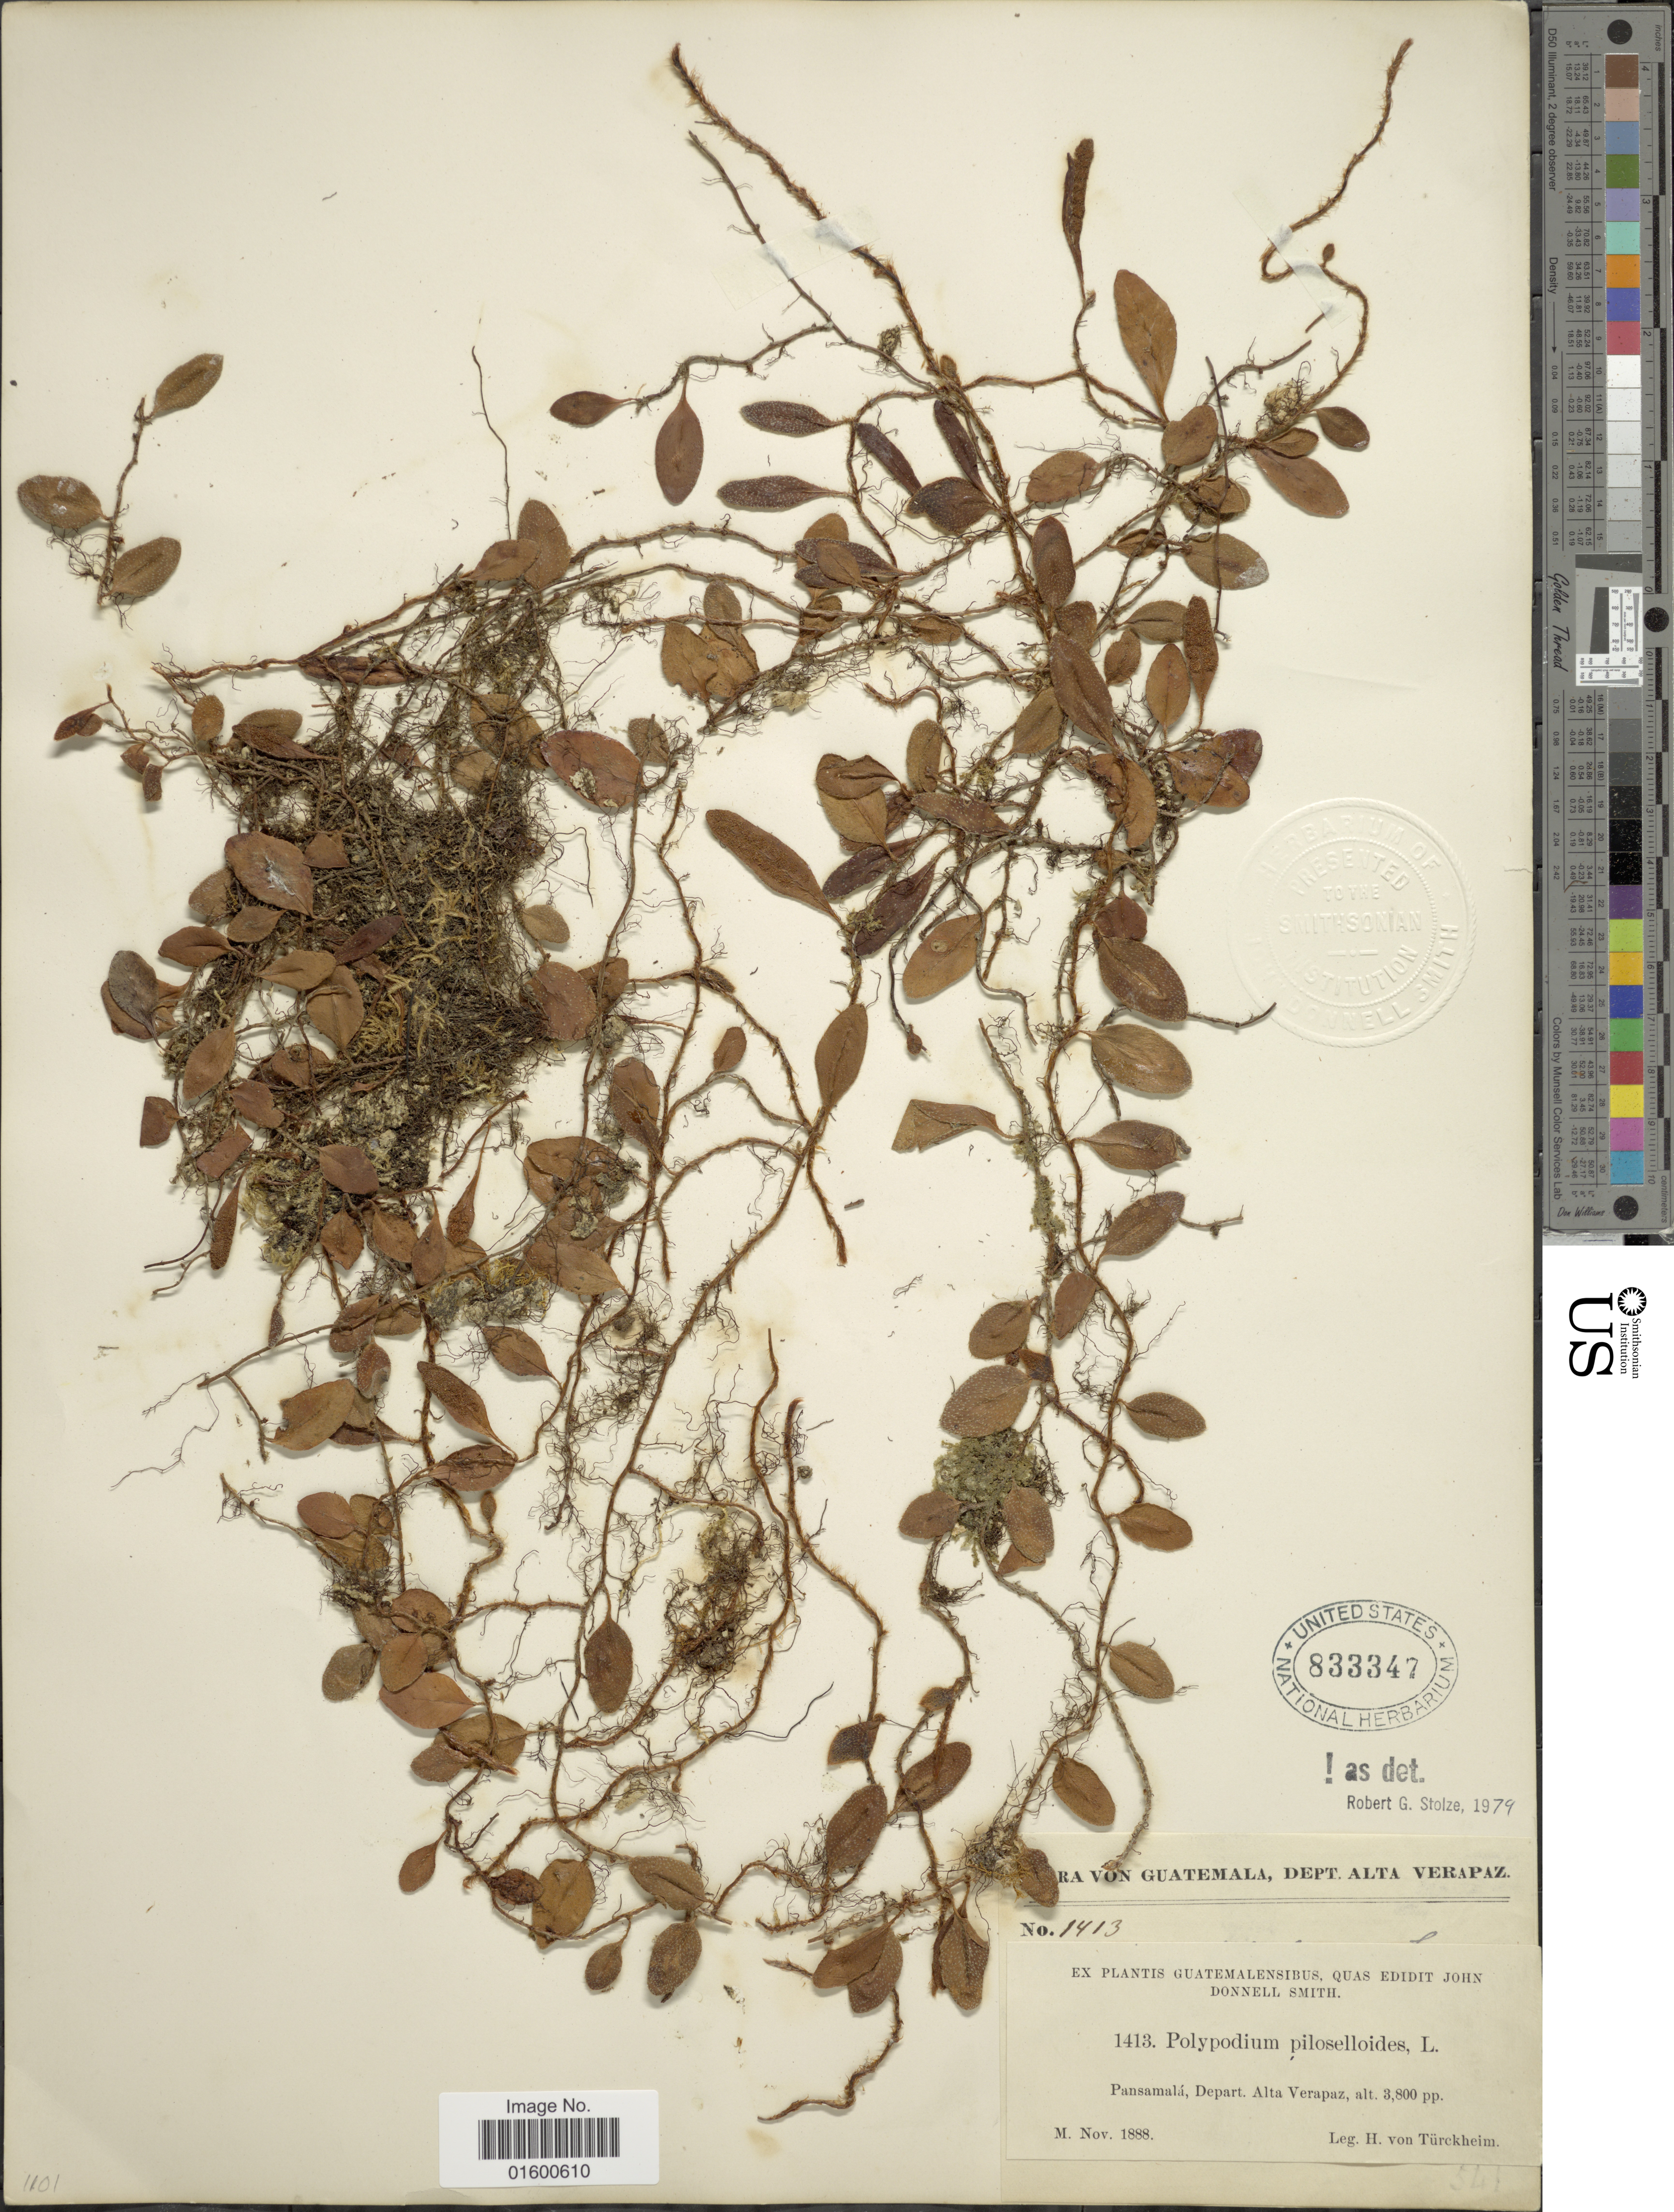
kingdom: Plantae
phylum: Tracheophyta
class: Polypodiopsida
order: Polypodiales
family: Polypodiaceae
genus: Microgramma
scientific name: Microgramma piloselloides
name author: (L.) Copel.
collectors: H. von Türckheim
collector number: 1413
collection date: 1888-11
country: Guatemala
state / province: Alta Verapaz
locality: Guatemalensibus, Pansamala, Depart. Alta Verapaz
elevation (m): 1158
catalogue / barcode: US 833347